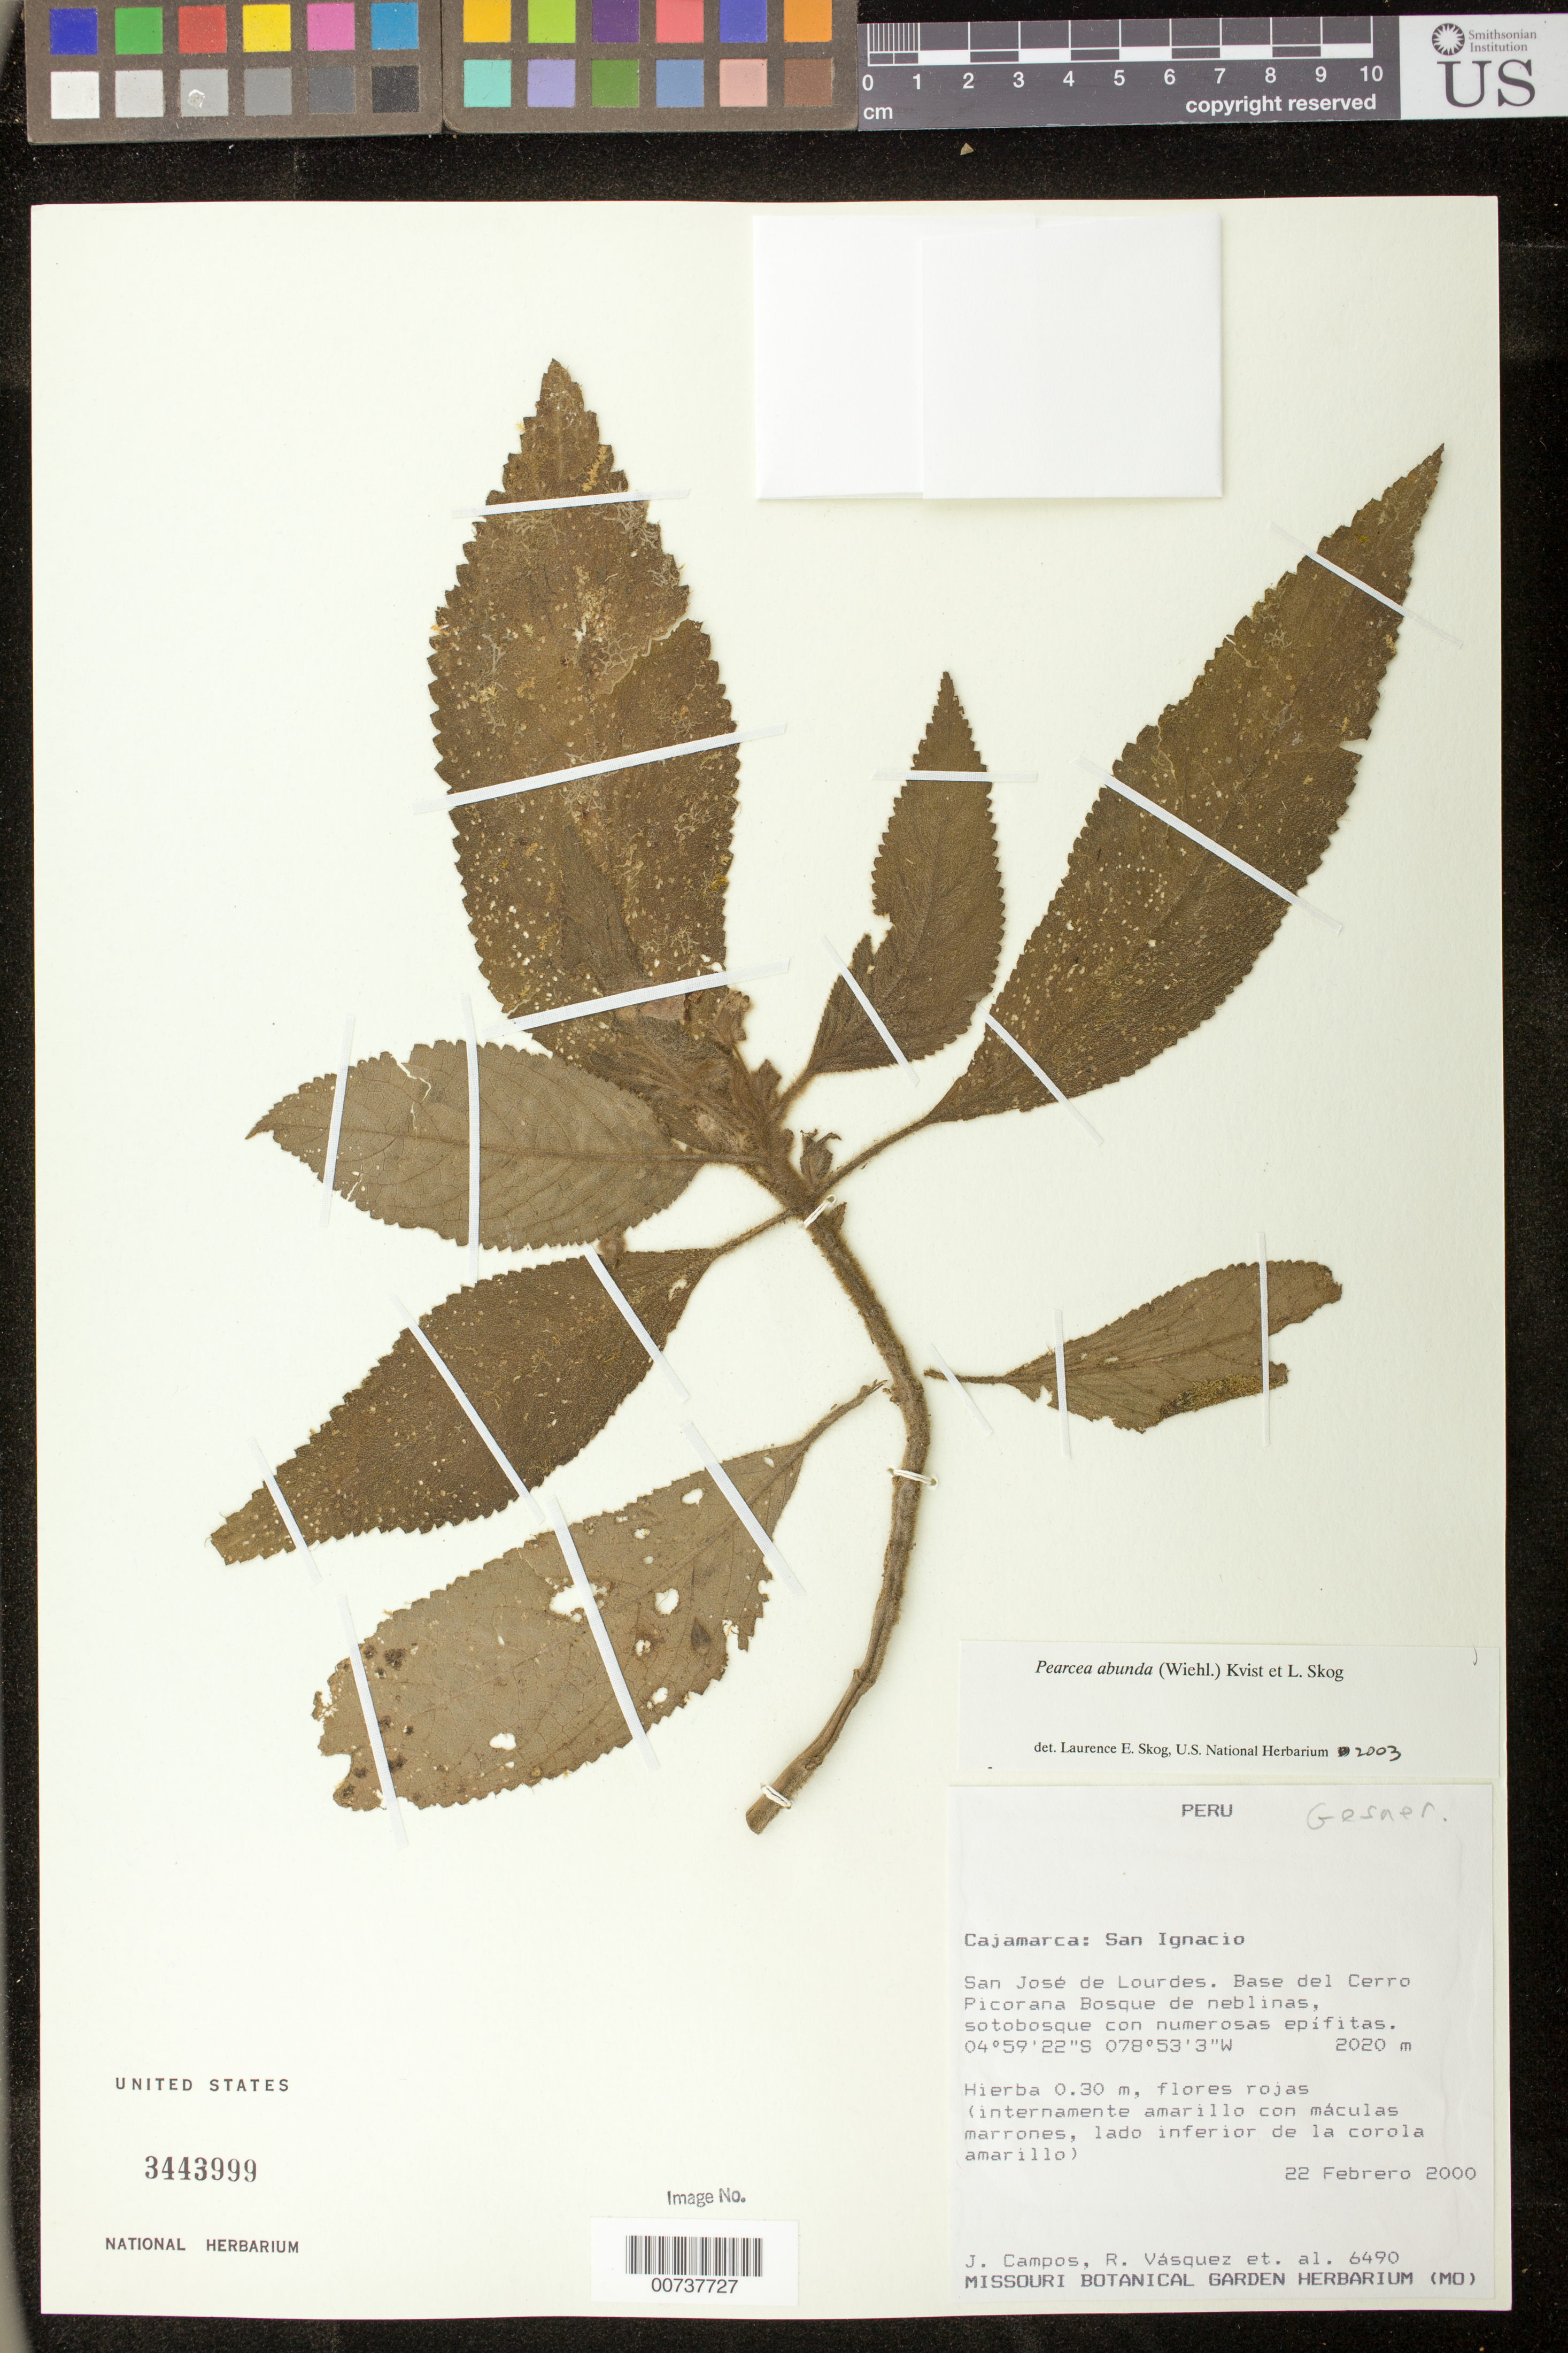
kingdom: Plantae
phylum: Tracheophyta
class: Magnoliopsida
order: Lamiales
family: Gesneriaceae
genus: Pearcea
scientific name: Pearcea abunda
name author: (Wiehler) L.P. Kvist & L.E. Skog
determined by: Skog, Laurence E.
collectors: J. Campos, R. Vásquez & et al.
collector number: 6490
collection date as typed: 22 Feb 2000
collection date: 2000-02-22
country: Peru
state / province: Cajamarca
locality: Prov. San Ignacio, San José de Lourdes, base del Cerro Picorana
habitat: Bosque de neblinas, sotobosque con numerosas epífitas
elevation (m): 2020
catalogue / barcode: US 3443999